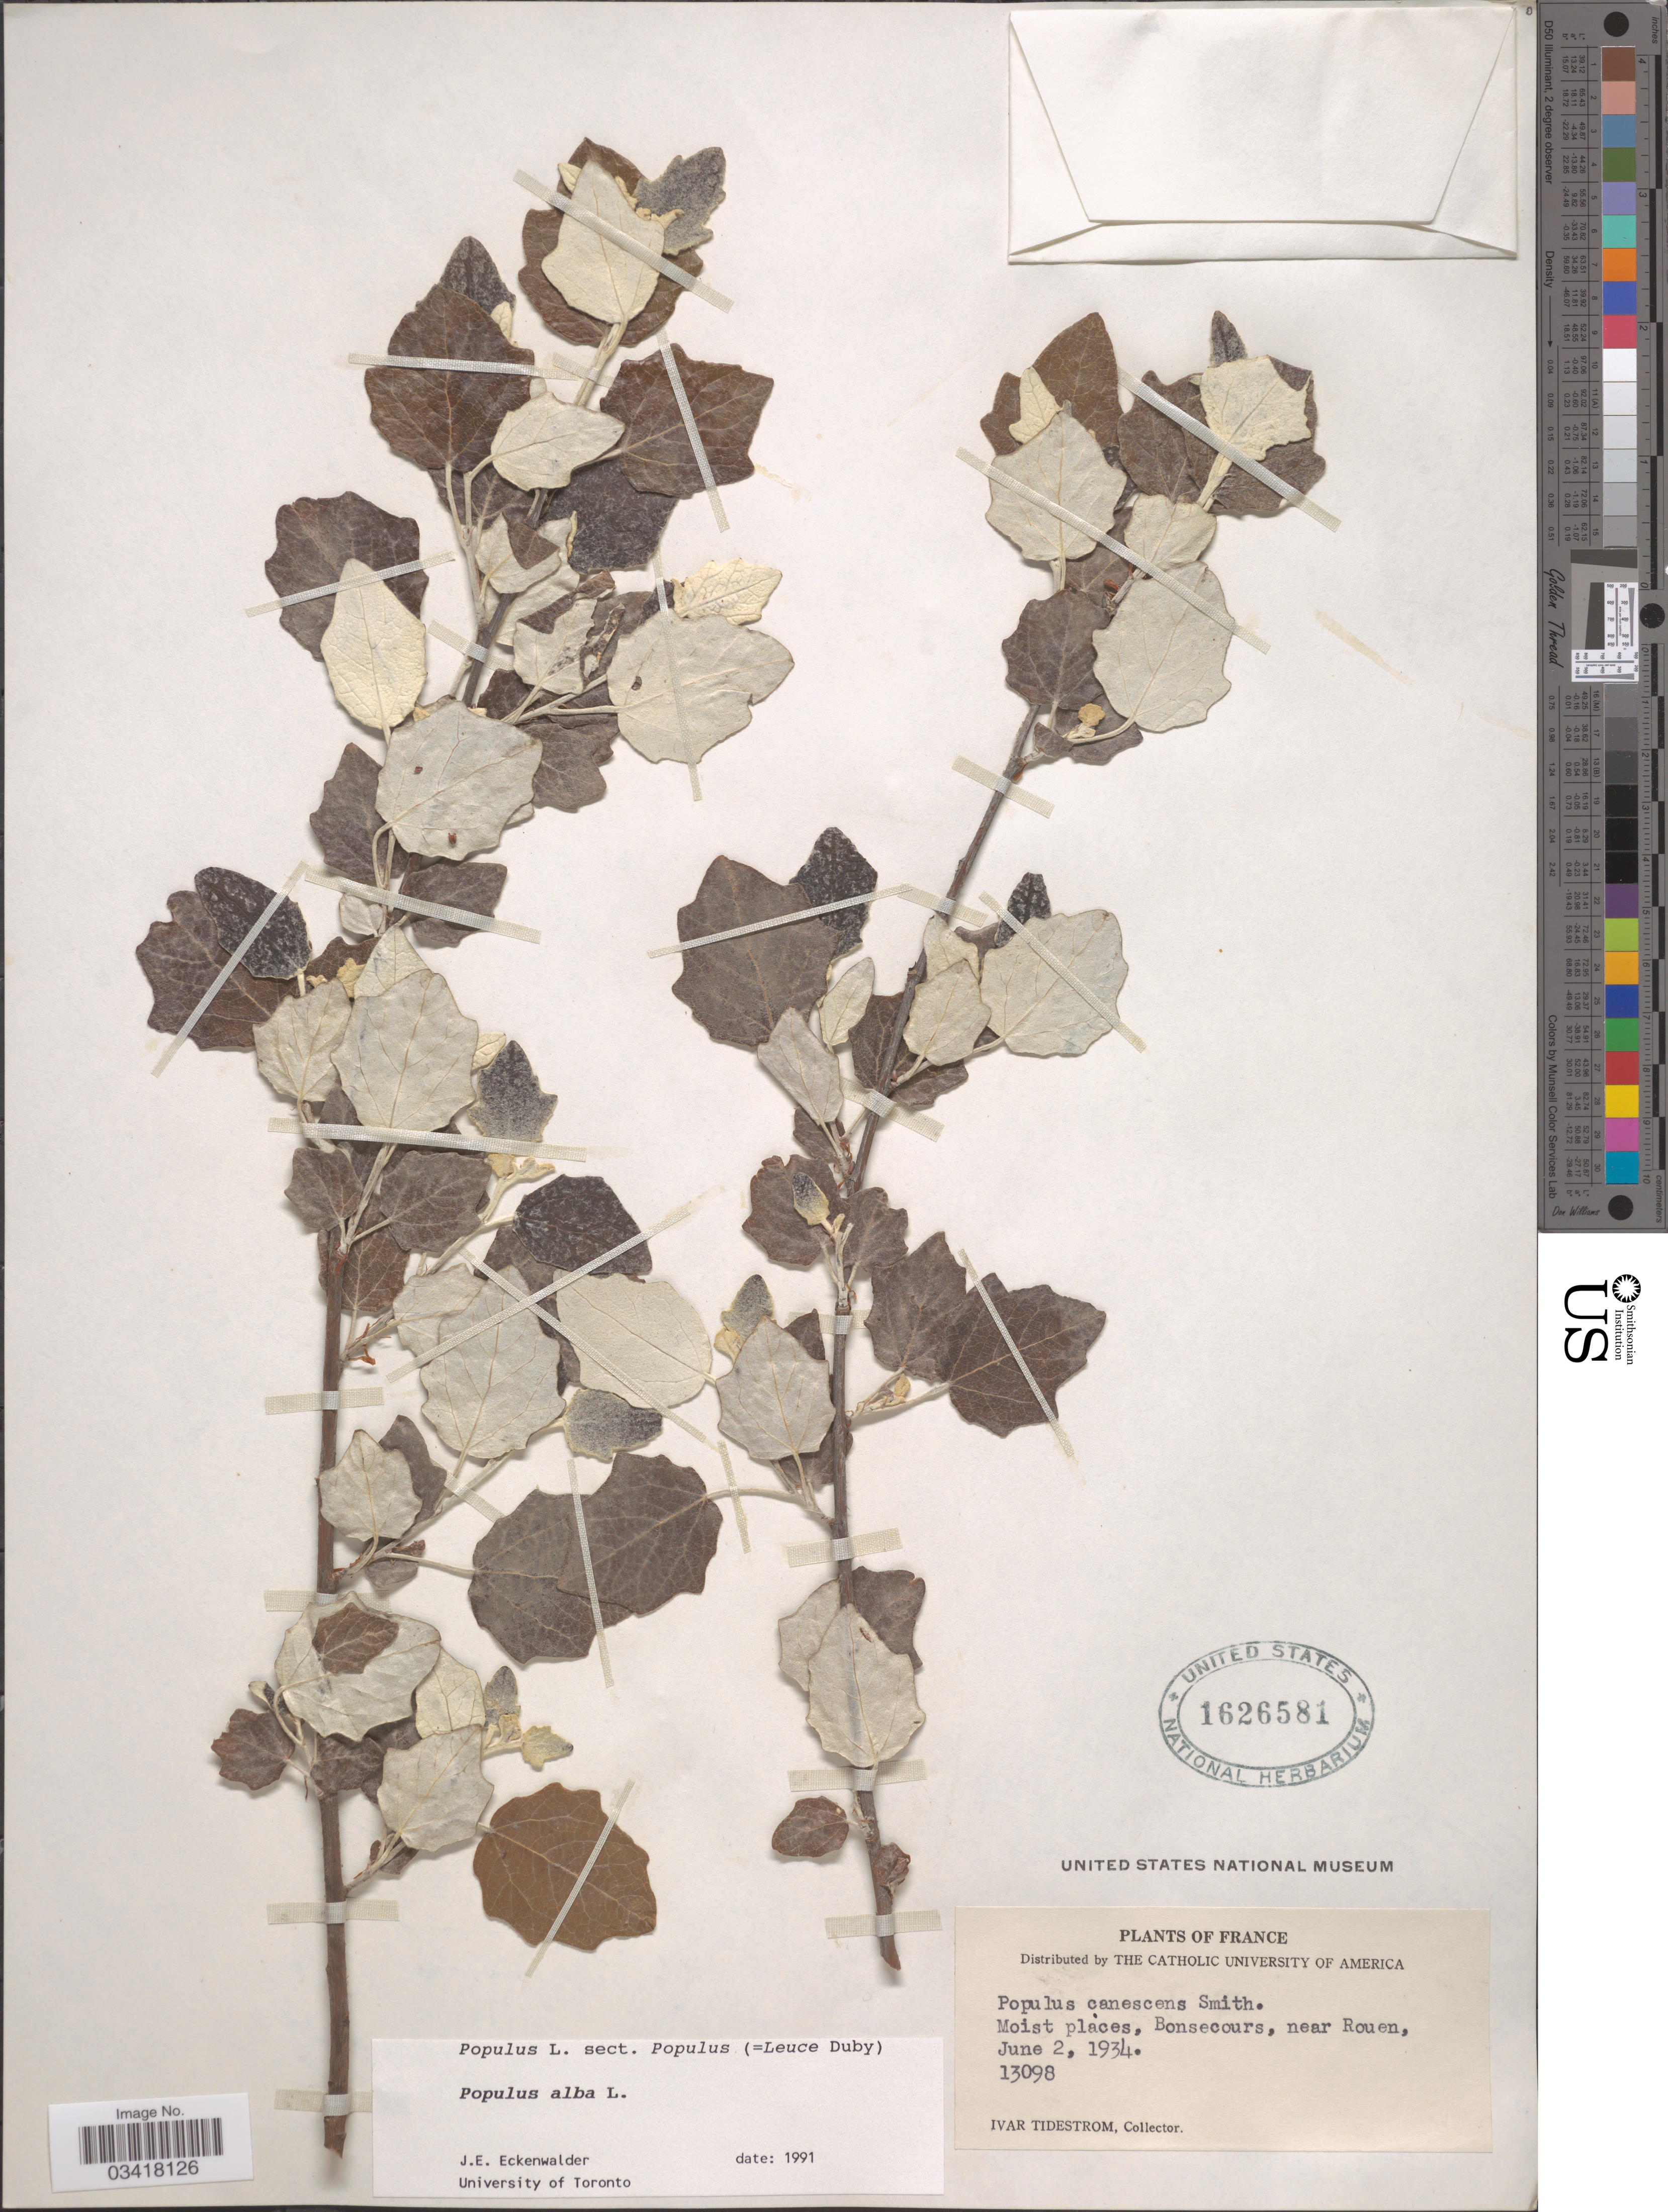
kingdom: Plantae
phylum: Tracheophyta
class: Magnoliopsida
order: Malpighiales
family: Salicaceae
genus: Populus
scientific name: Populus alba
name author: L.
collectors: I. F. Tidestrom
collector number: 13098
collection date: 1934-06-02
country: France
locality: Bonsecours, near Rouen.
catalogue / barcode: US 1626581